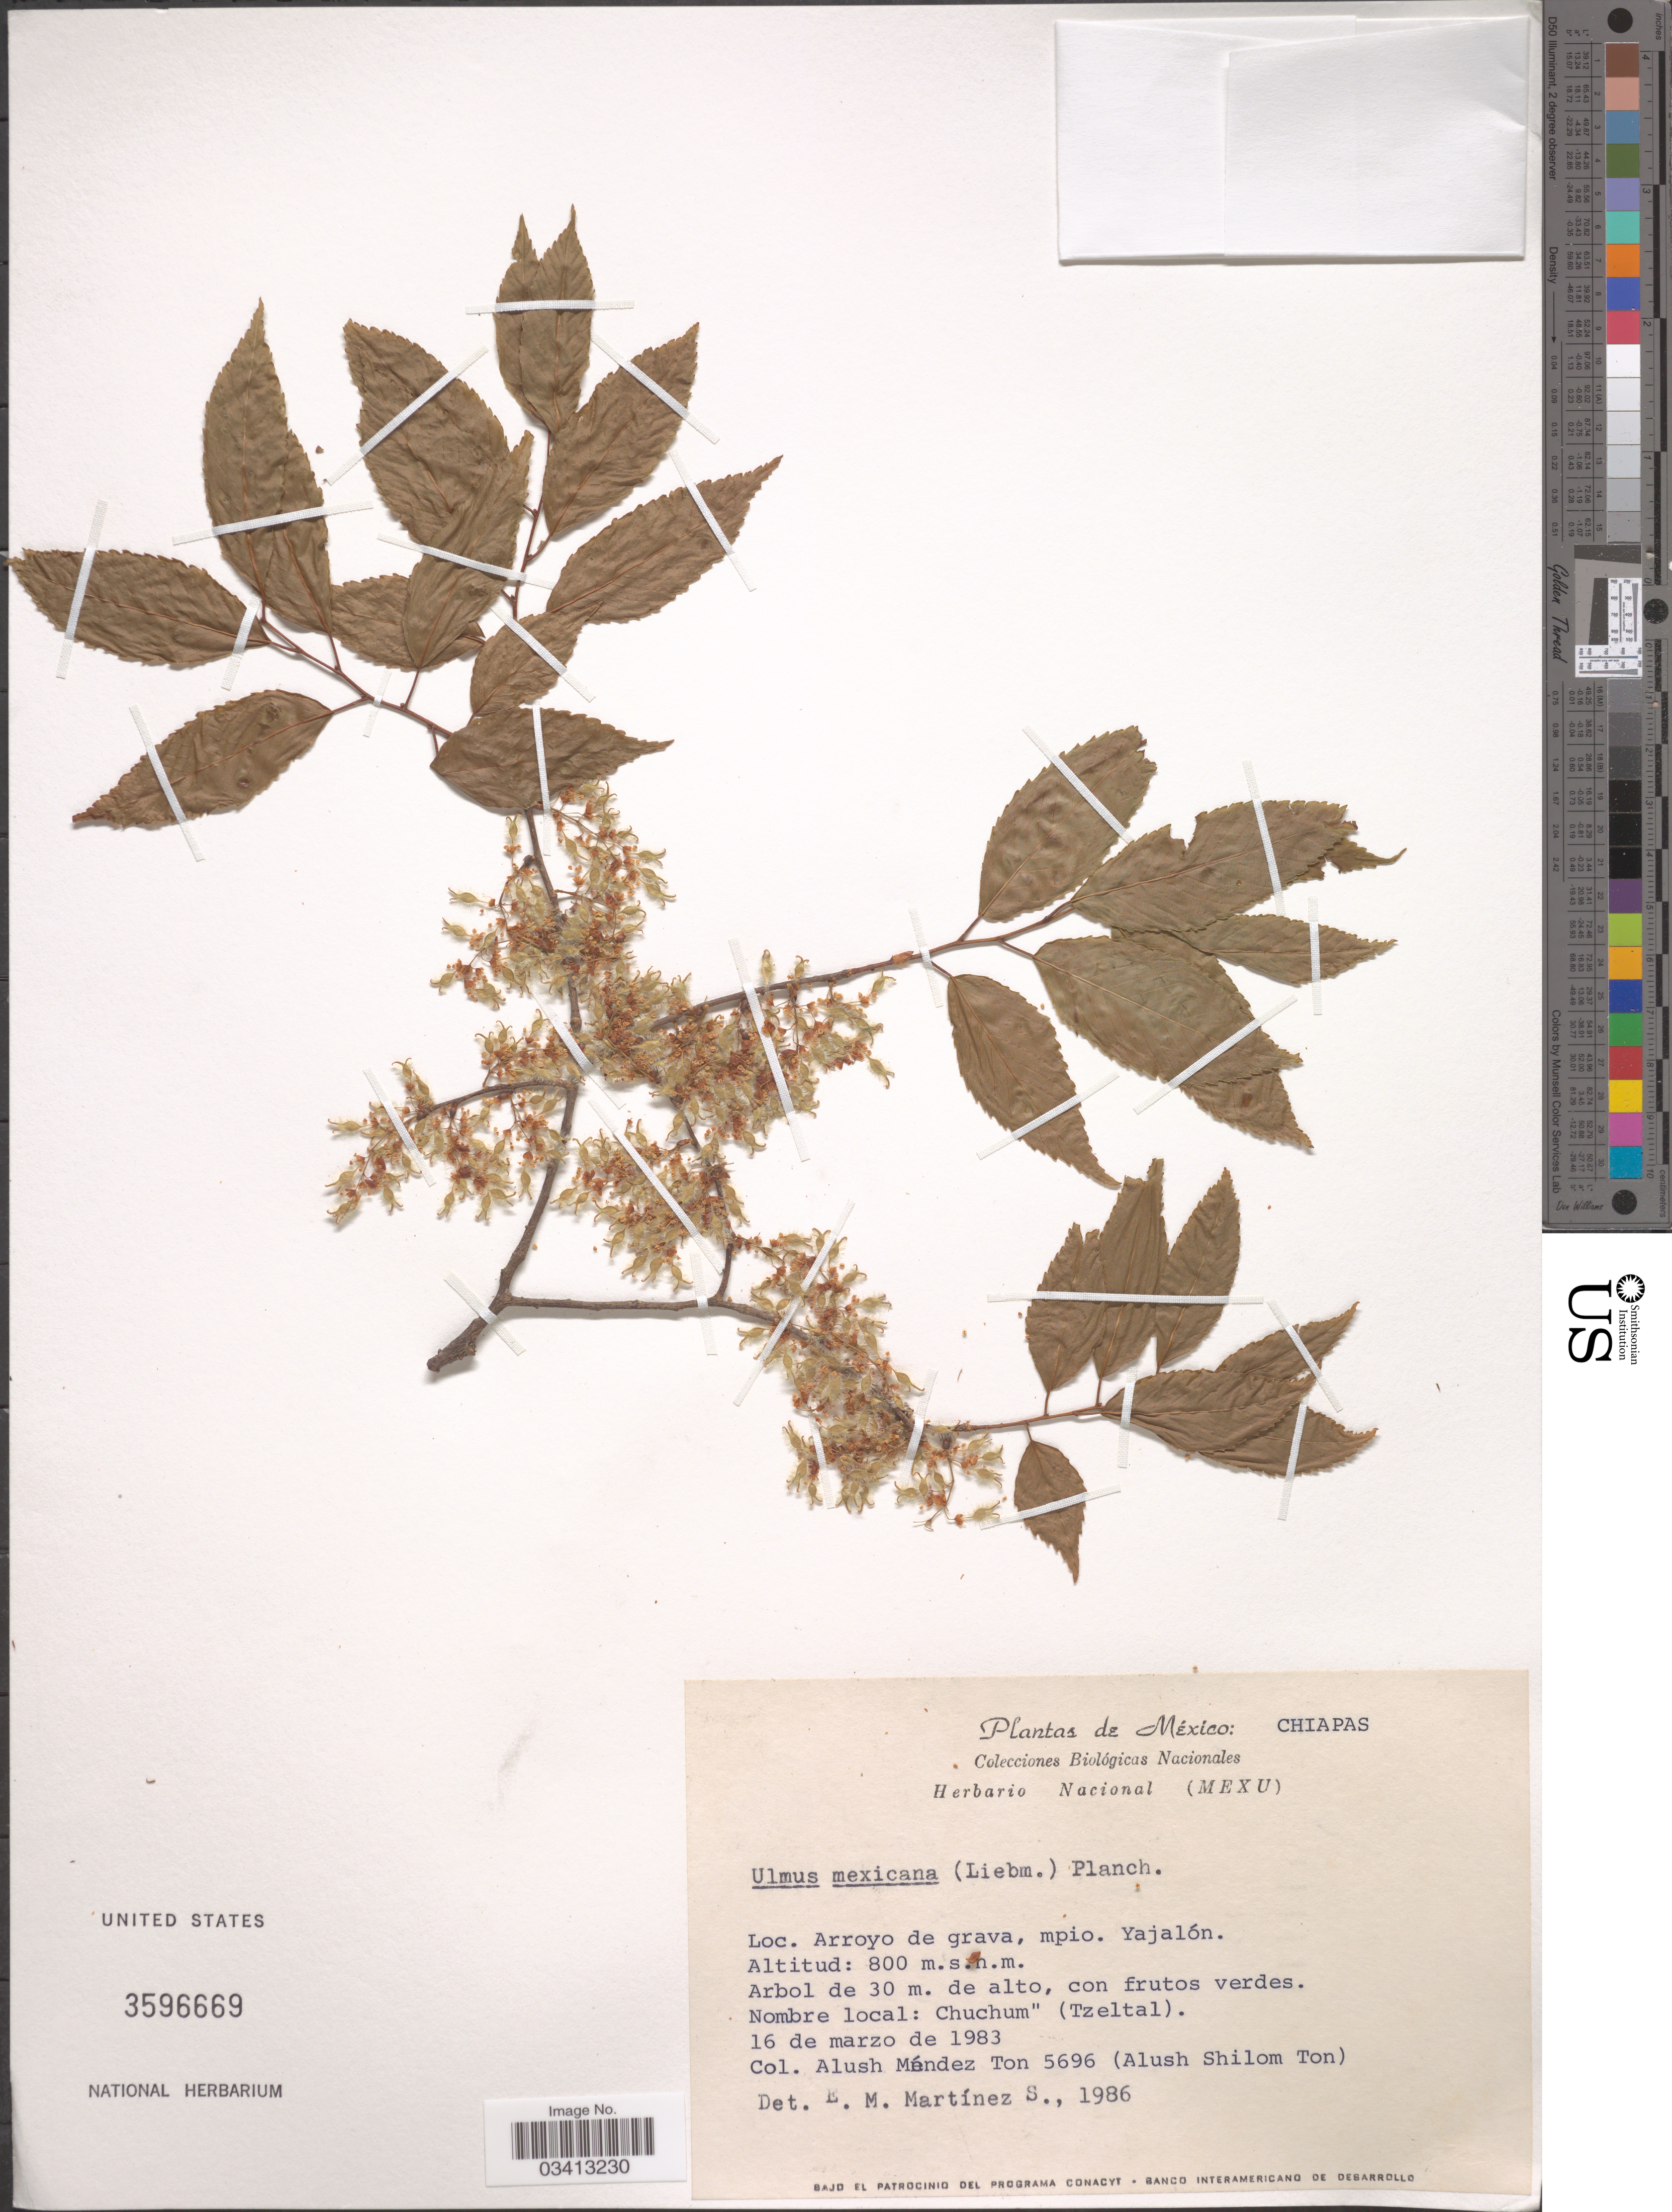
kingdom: Plantae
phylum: Tracheophyta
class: Magnoliopsida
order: Rosales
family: Ulmaceae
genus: Ulmus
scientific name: Ulmus mexicana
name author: (Liebm.) Planch.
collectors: A. Méndez Ton & A. Ton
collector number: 5696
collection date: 1983-03-16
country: Mexico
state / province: Chiapas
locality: Arroyo de grava, mpio. Yajalón.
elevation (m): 800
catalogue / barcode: US 3596669